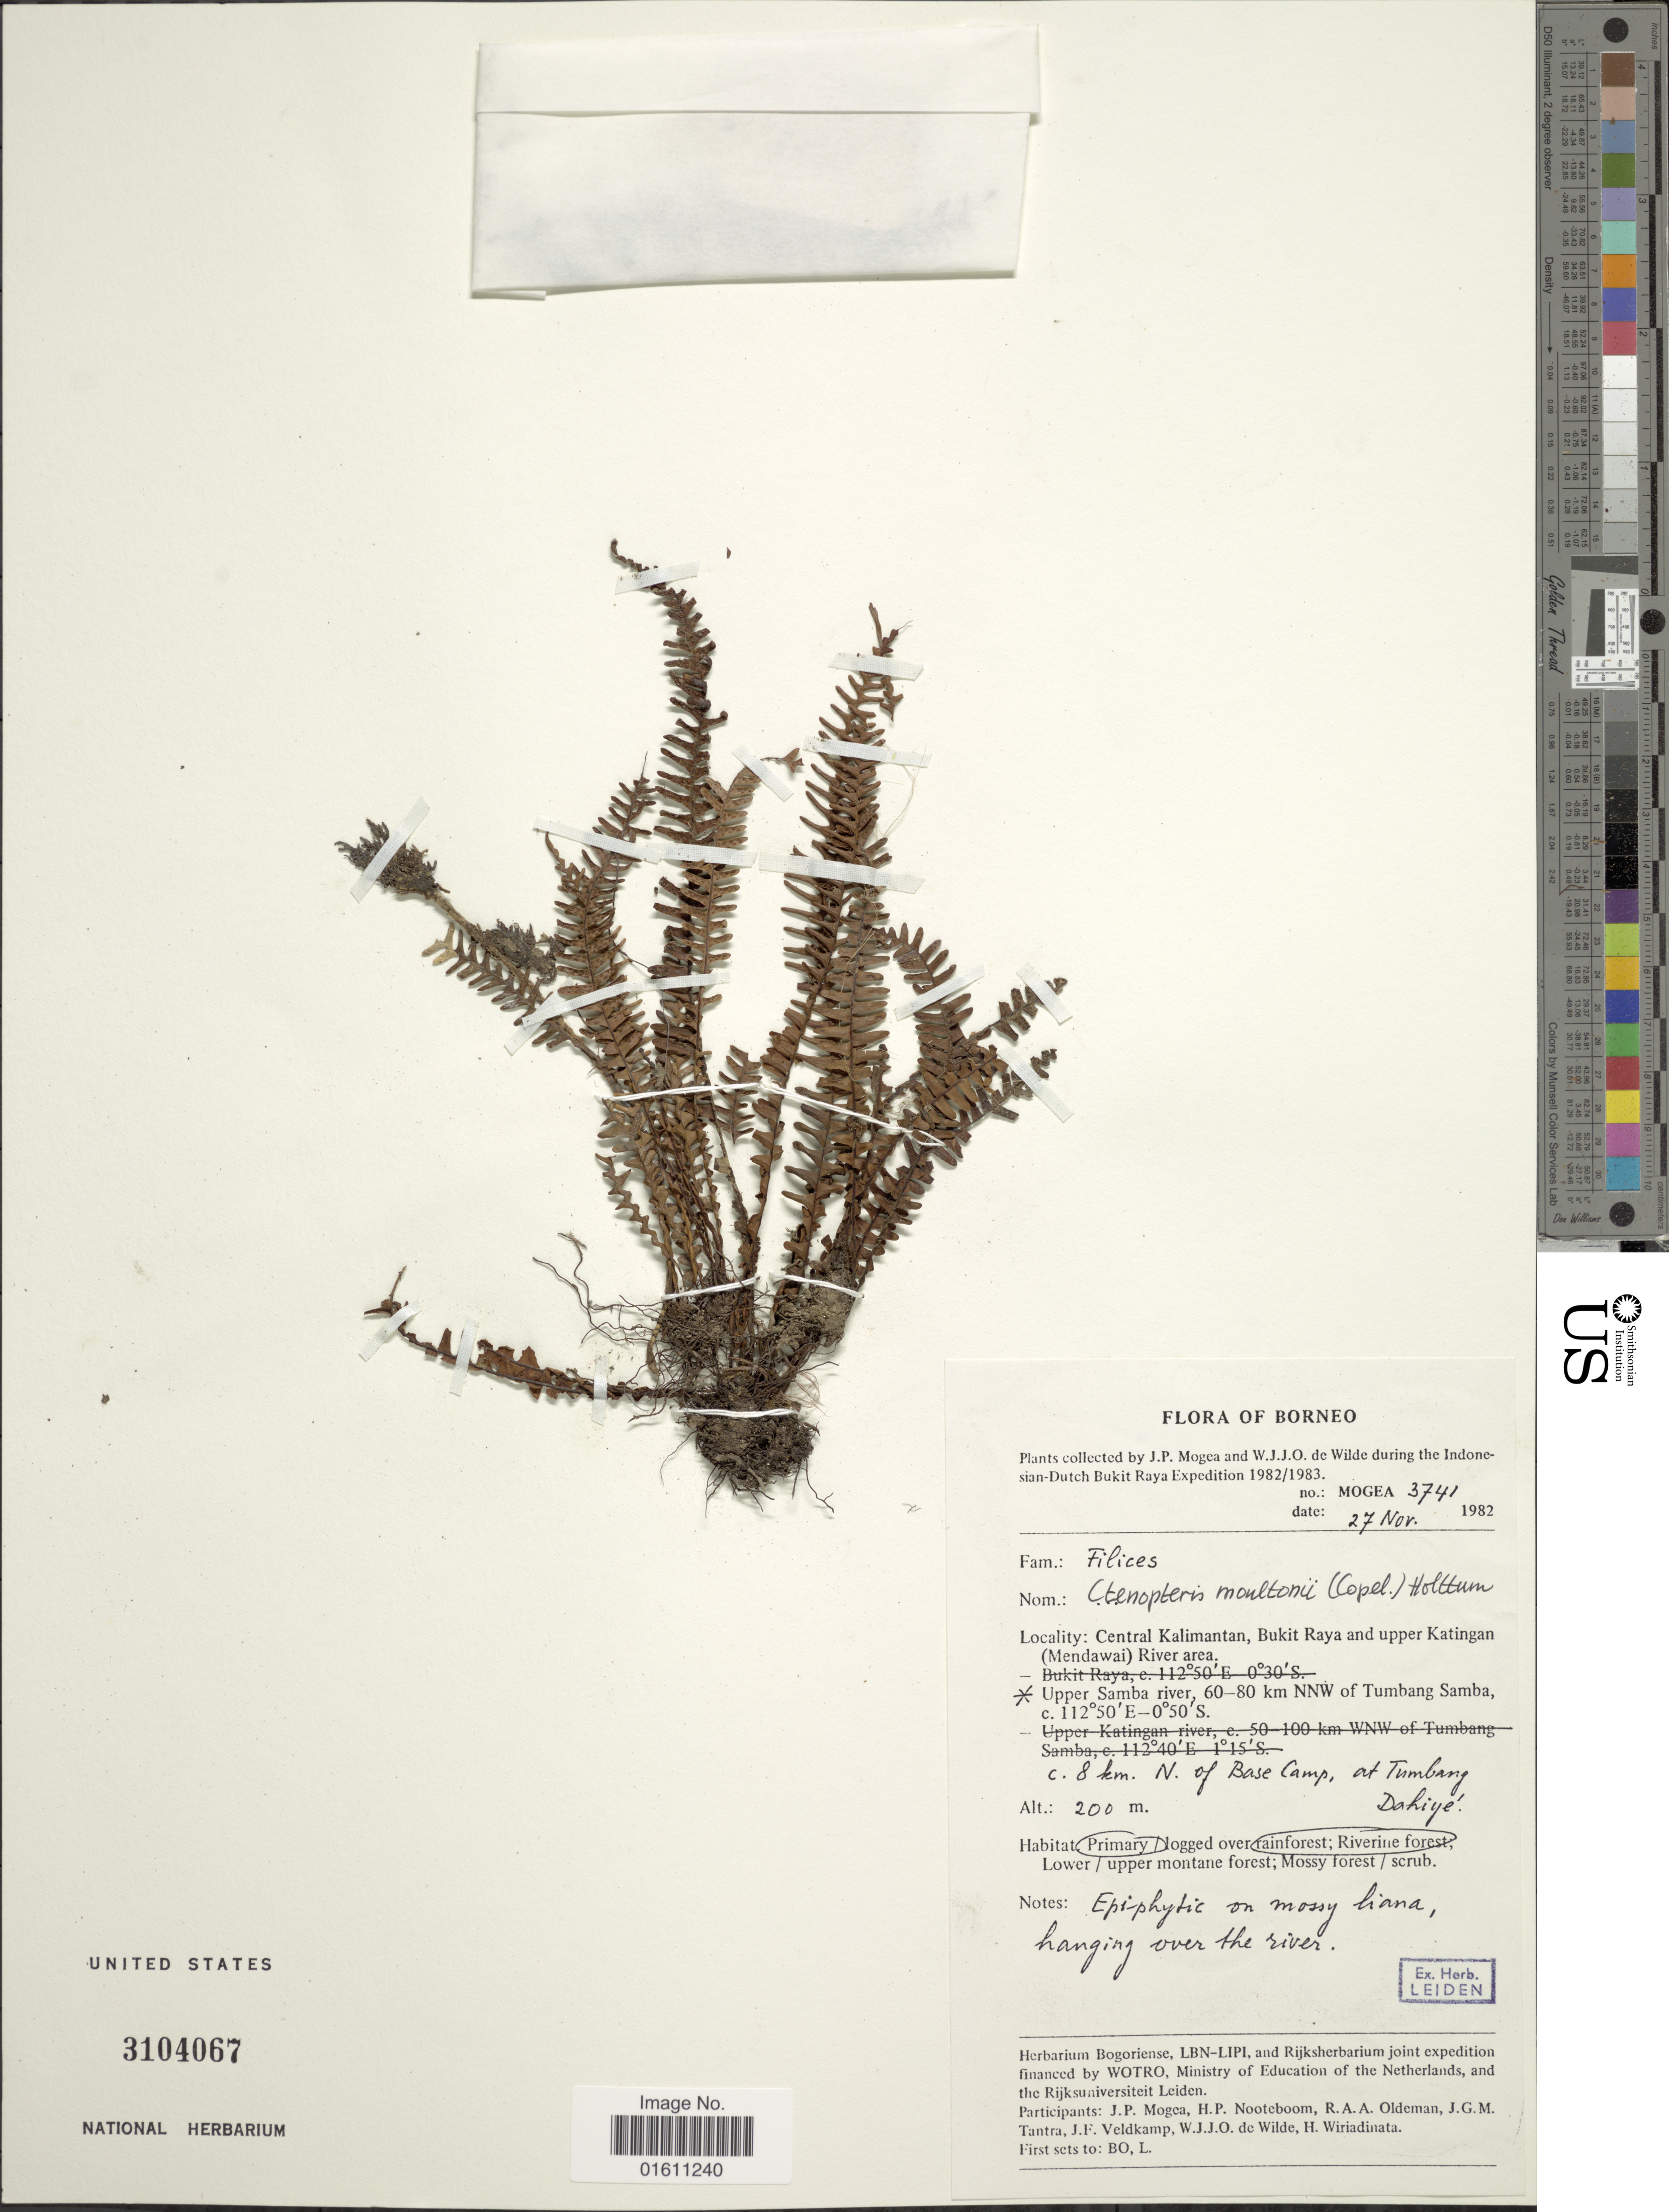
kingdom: Plantae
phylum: Tracheophyta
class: Polypodiopsida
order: Polypodiales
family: Polypodiaceae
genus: Ctenopterella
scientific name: Ctenopterella blechnoides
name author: (Grev.) Parris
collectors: J. Mogea & W. J. de Wilde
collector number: MOGEA 3741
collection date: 1982-11-27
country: Indonesia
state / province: Kalimantan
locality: Borneo, Central Kalimantan, Bukit Raya and upper Katingan (Mendawai) River area. Upper Samba River, 60-80 km NNW of Tumbang Samba. c. 8 km. N. of Base Camp, at Tumbang Dahiye.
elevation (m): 200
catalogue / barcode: US 3104067